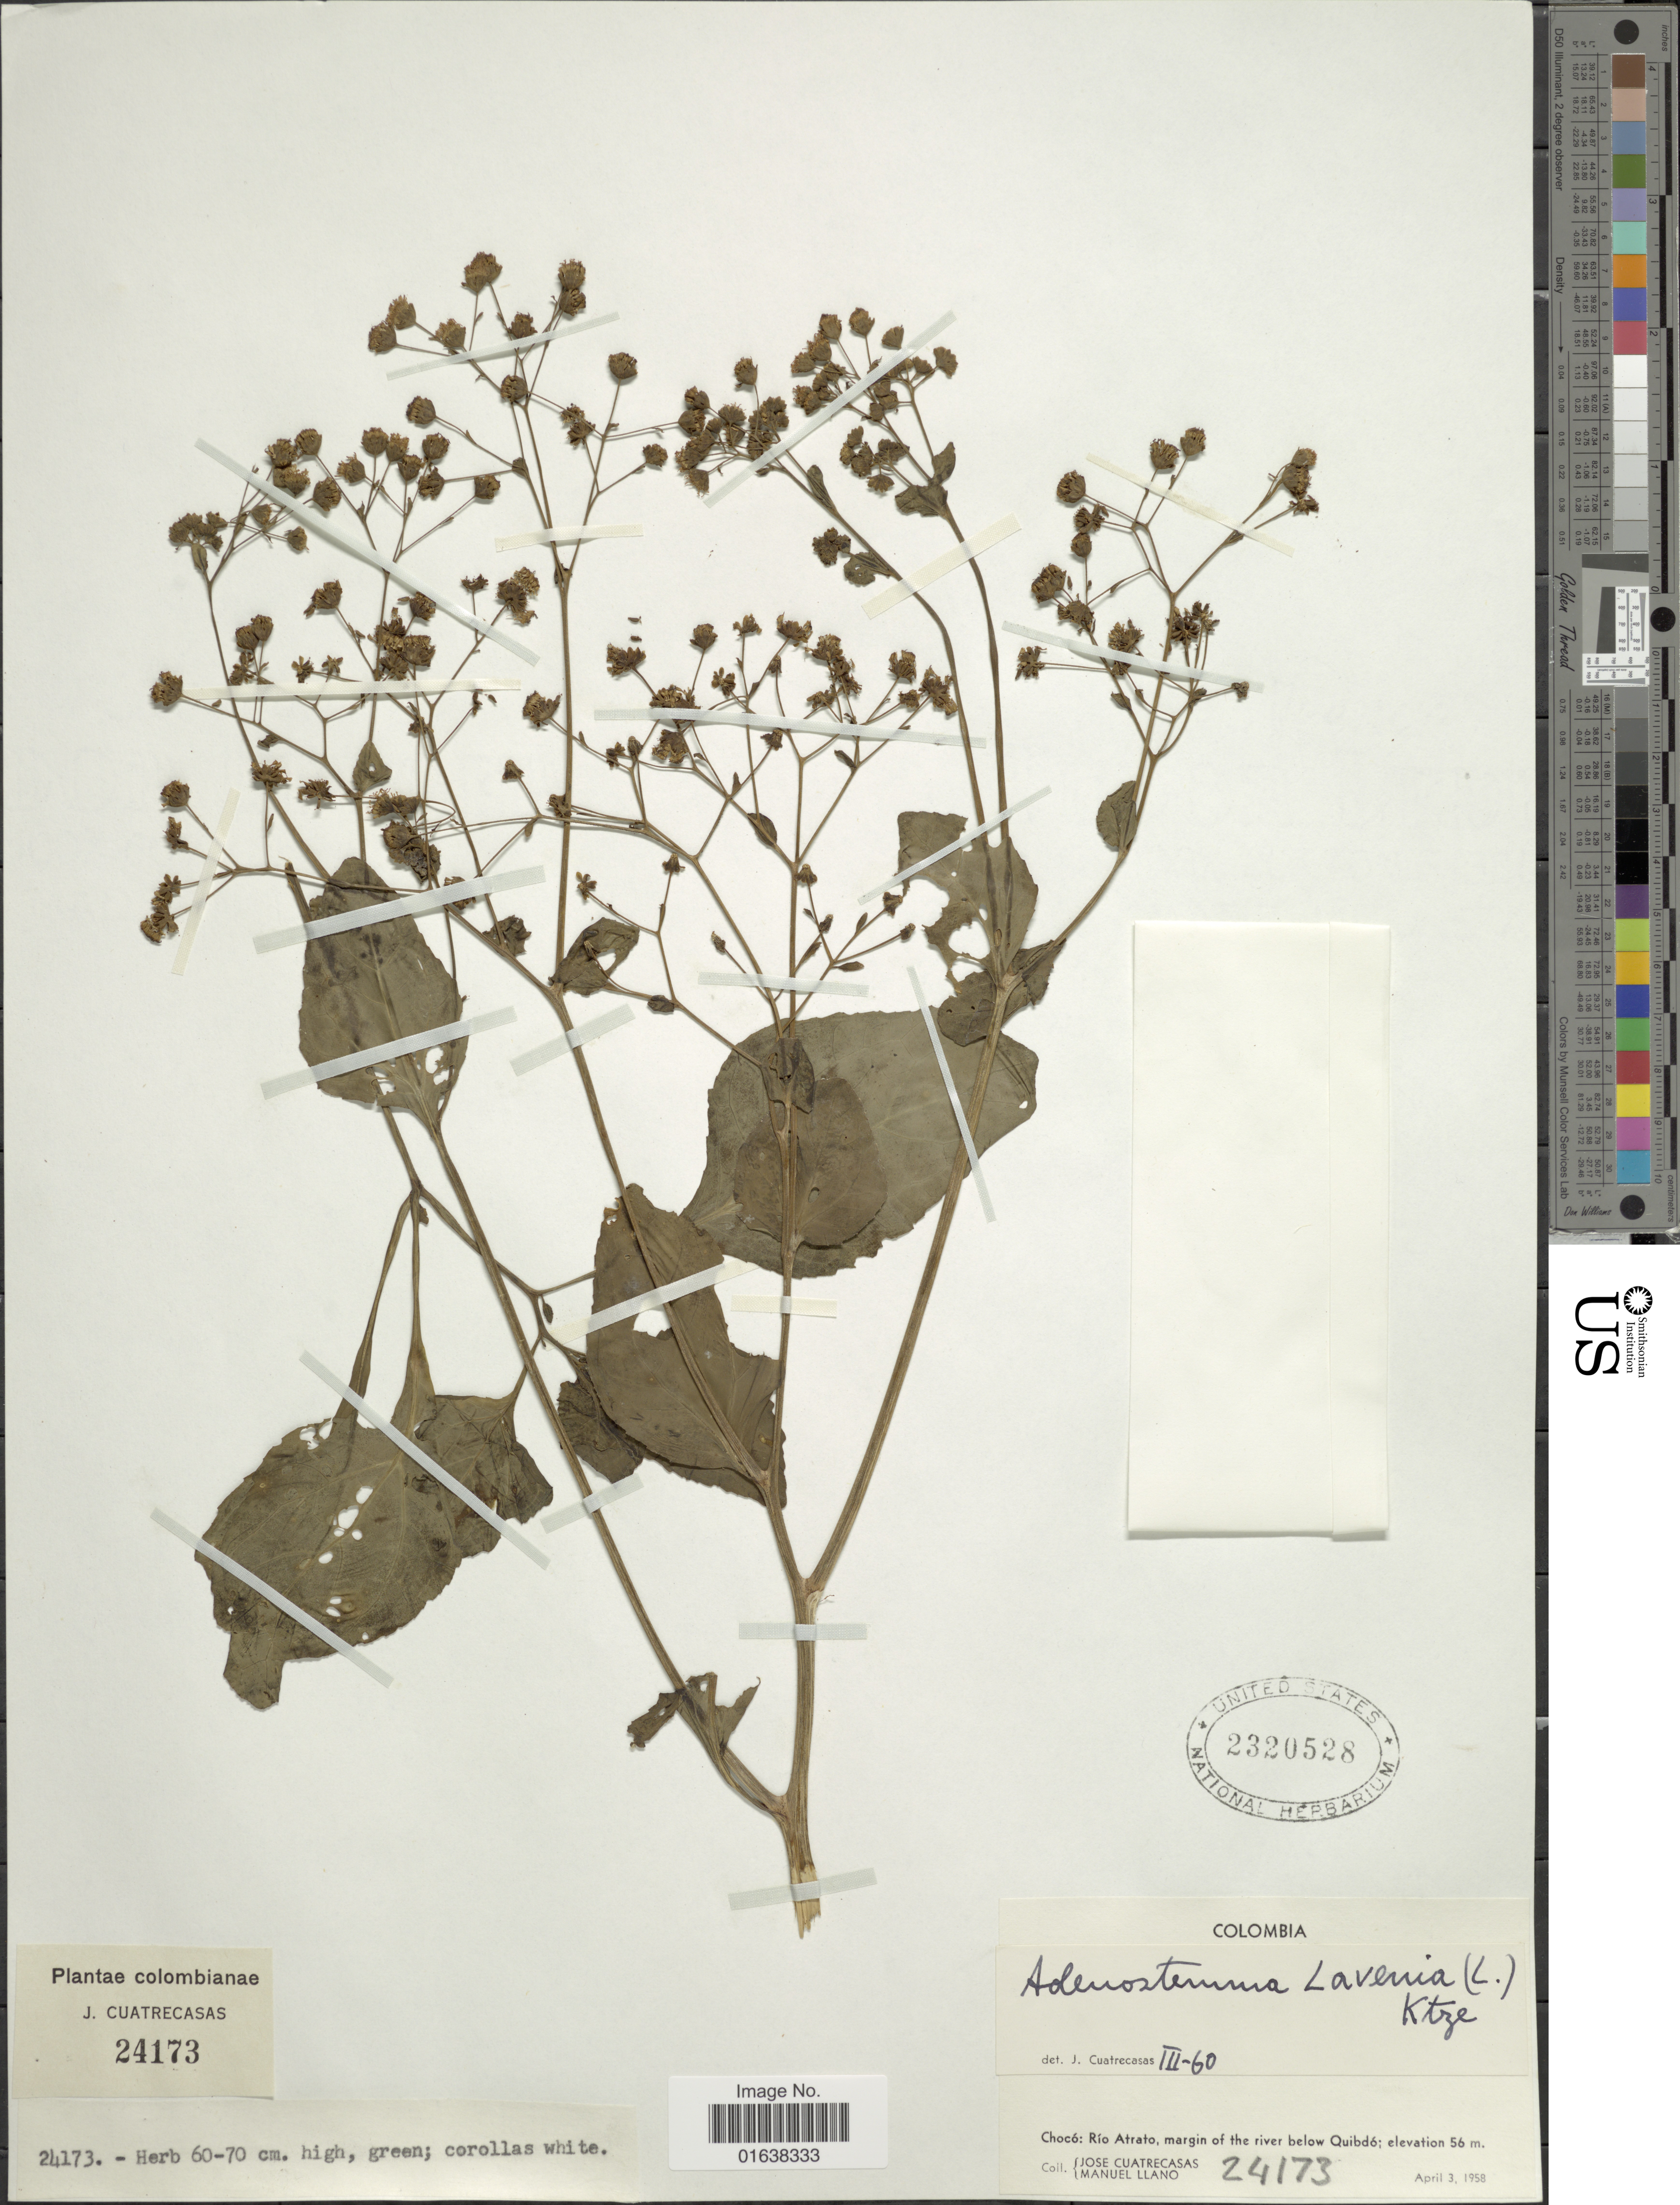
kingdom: Plantae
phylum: Tracheophyta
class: Magnoliopsida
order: Asterales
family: Asteraceae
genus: Adenostemma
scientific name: Adenostemma platyphyllum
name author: Cass.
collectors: J. Cuatrecasas & M. d. Llano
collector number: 24173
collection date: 1958-04-03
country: Colombia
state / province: Chocó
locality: Colombia. Chocó: Rio Atrato, margin of the river below Quibdo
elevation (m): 56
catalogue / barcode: US 2320528